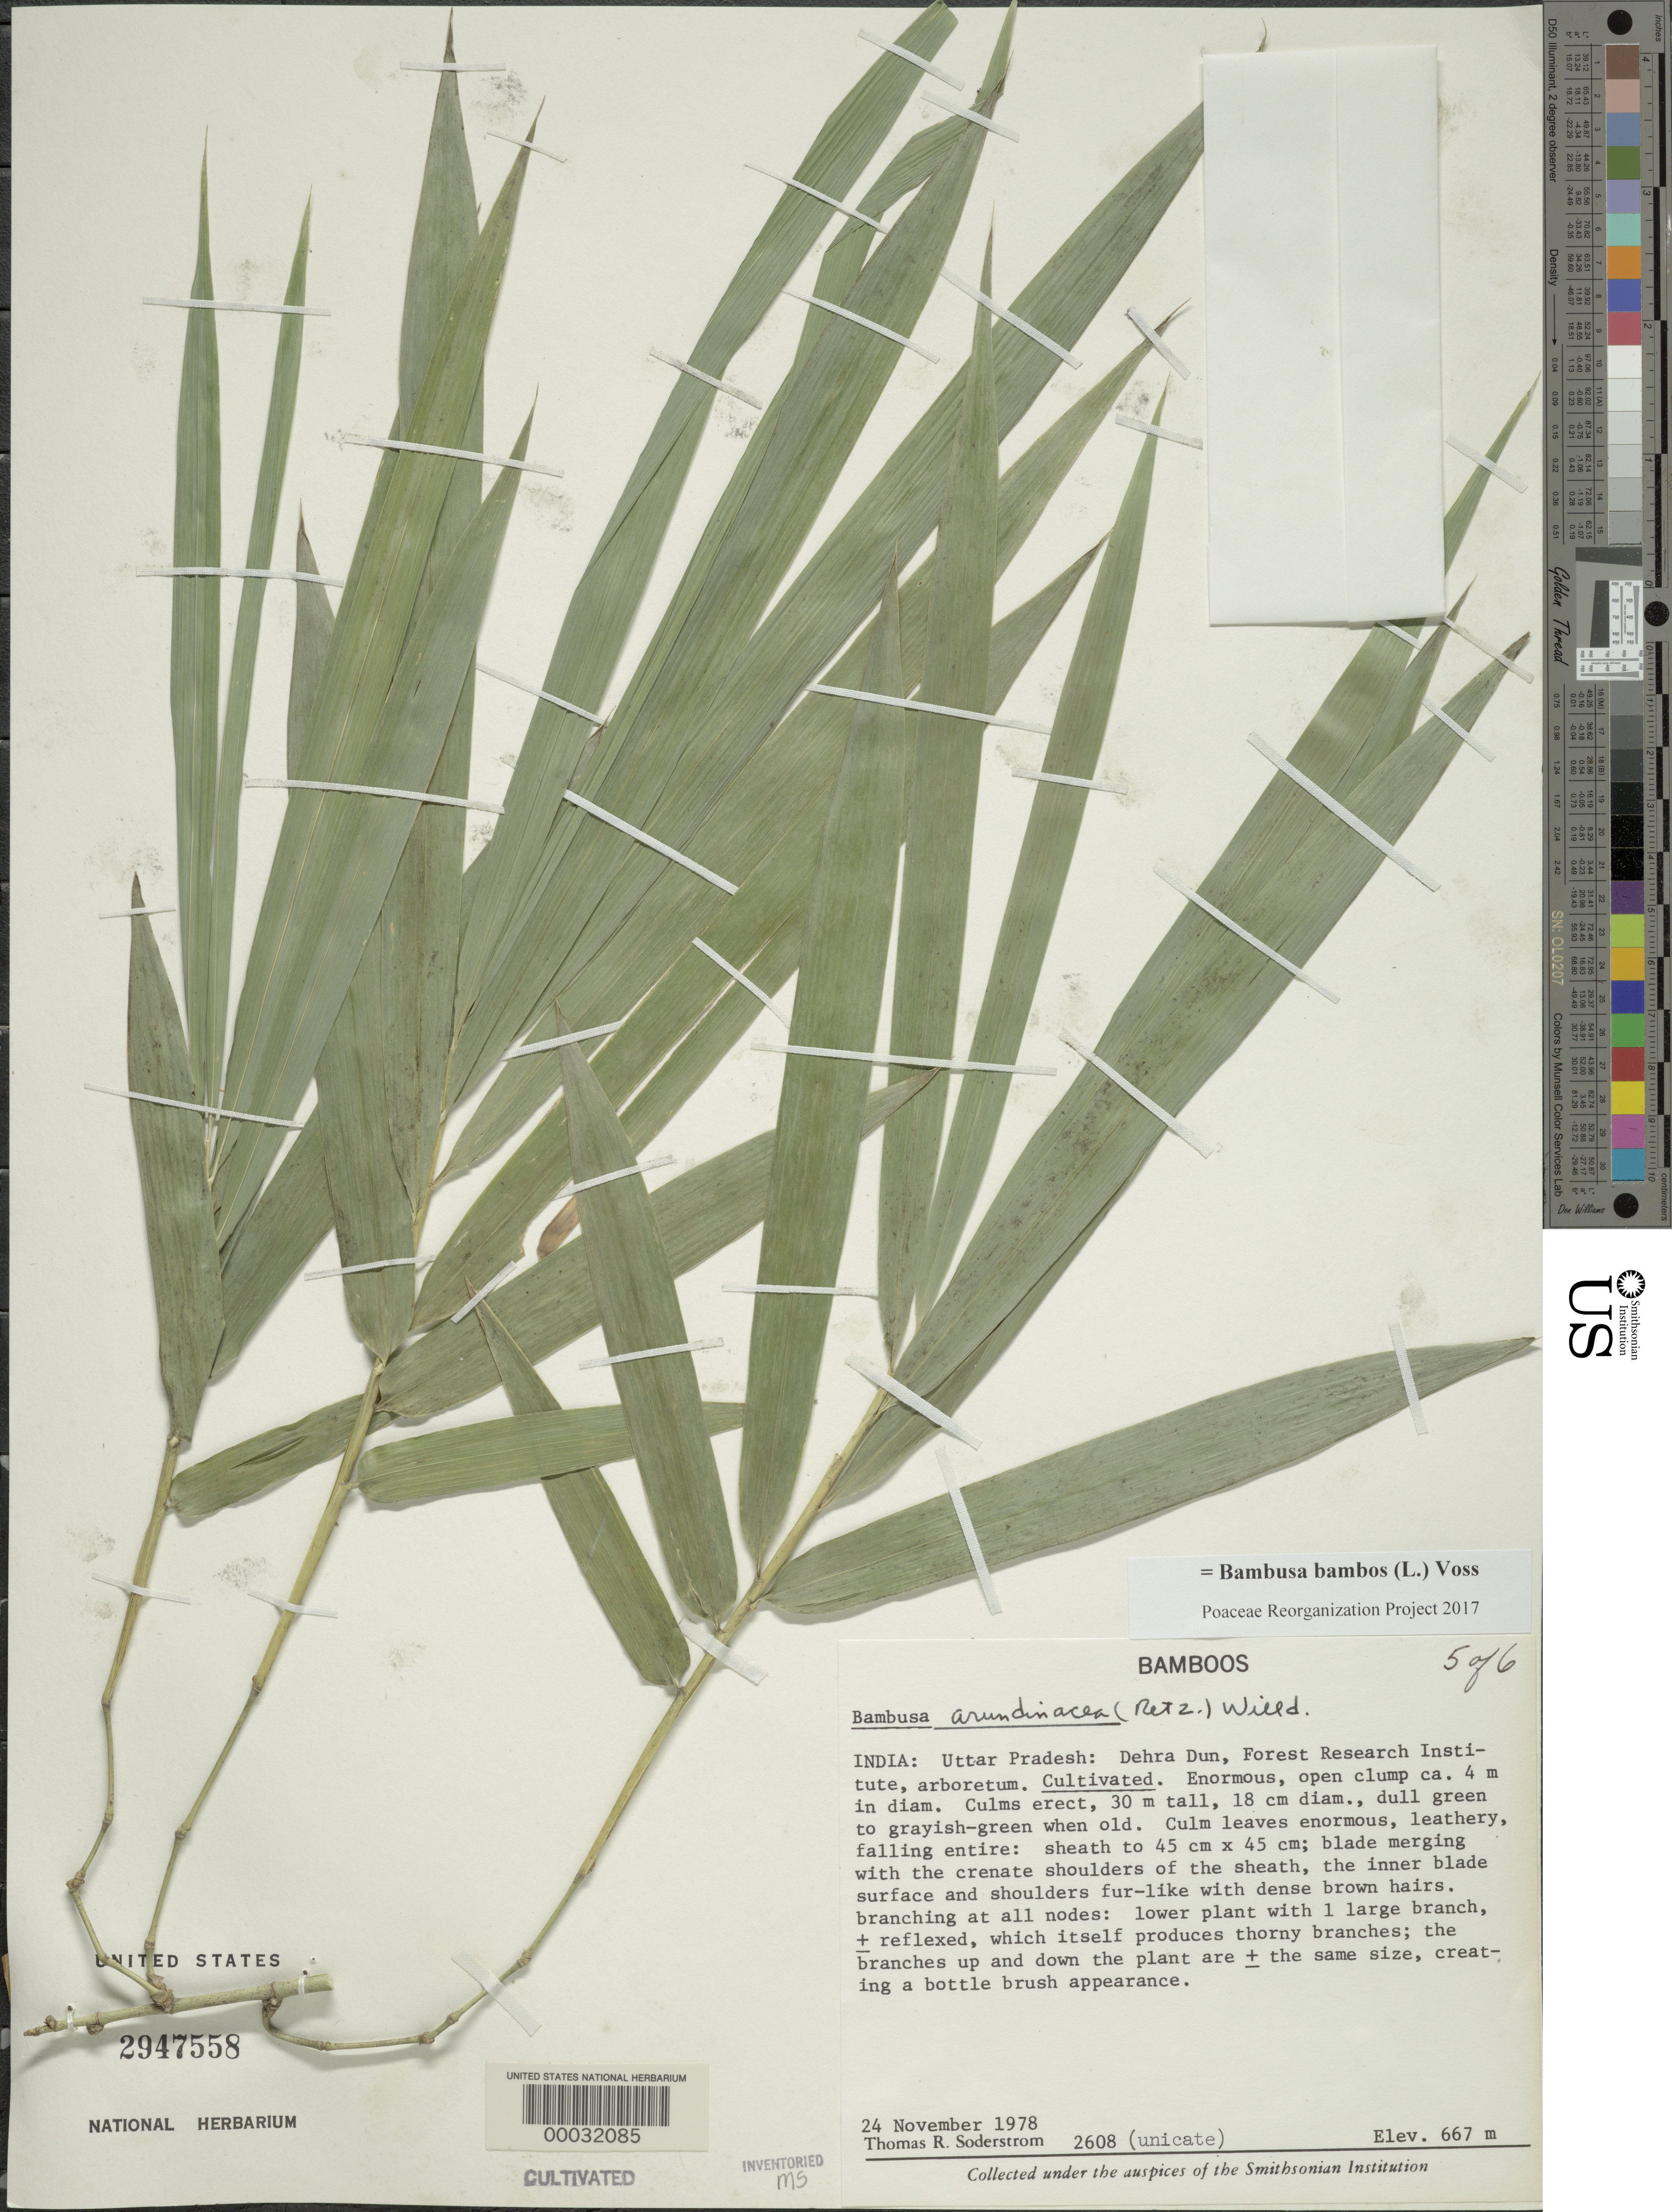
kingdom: Plantae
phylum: Tracheophyta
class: Liliopsida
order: Poales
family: Poaceae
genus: Bambusa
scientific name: Bambusa bambos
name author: (L.) Voss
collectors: T. R. Soderstrom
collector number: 2608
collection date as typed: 24 Nov 1978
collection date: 1978-11-24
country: India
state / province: Uttar Pradesh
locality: Forest research institute-dehra dun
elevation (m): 667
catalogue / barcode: US 2947558